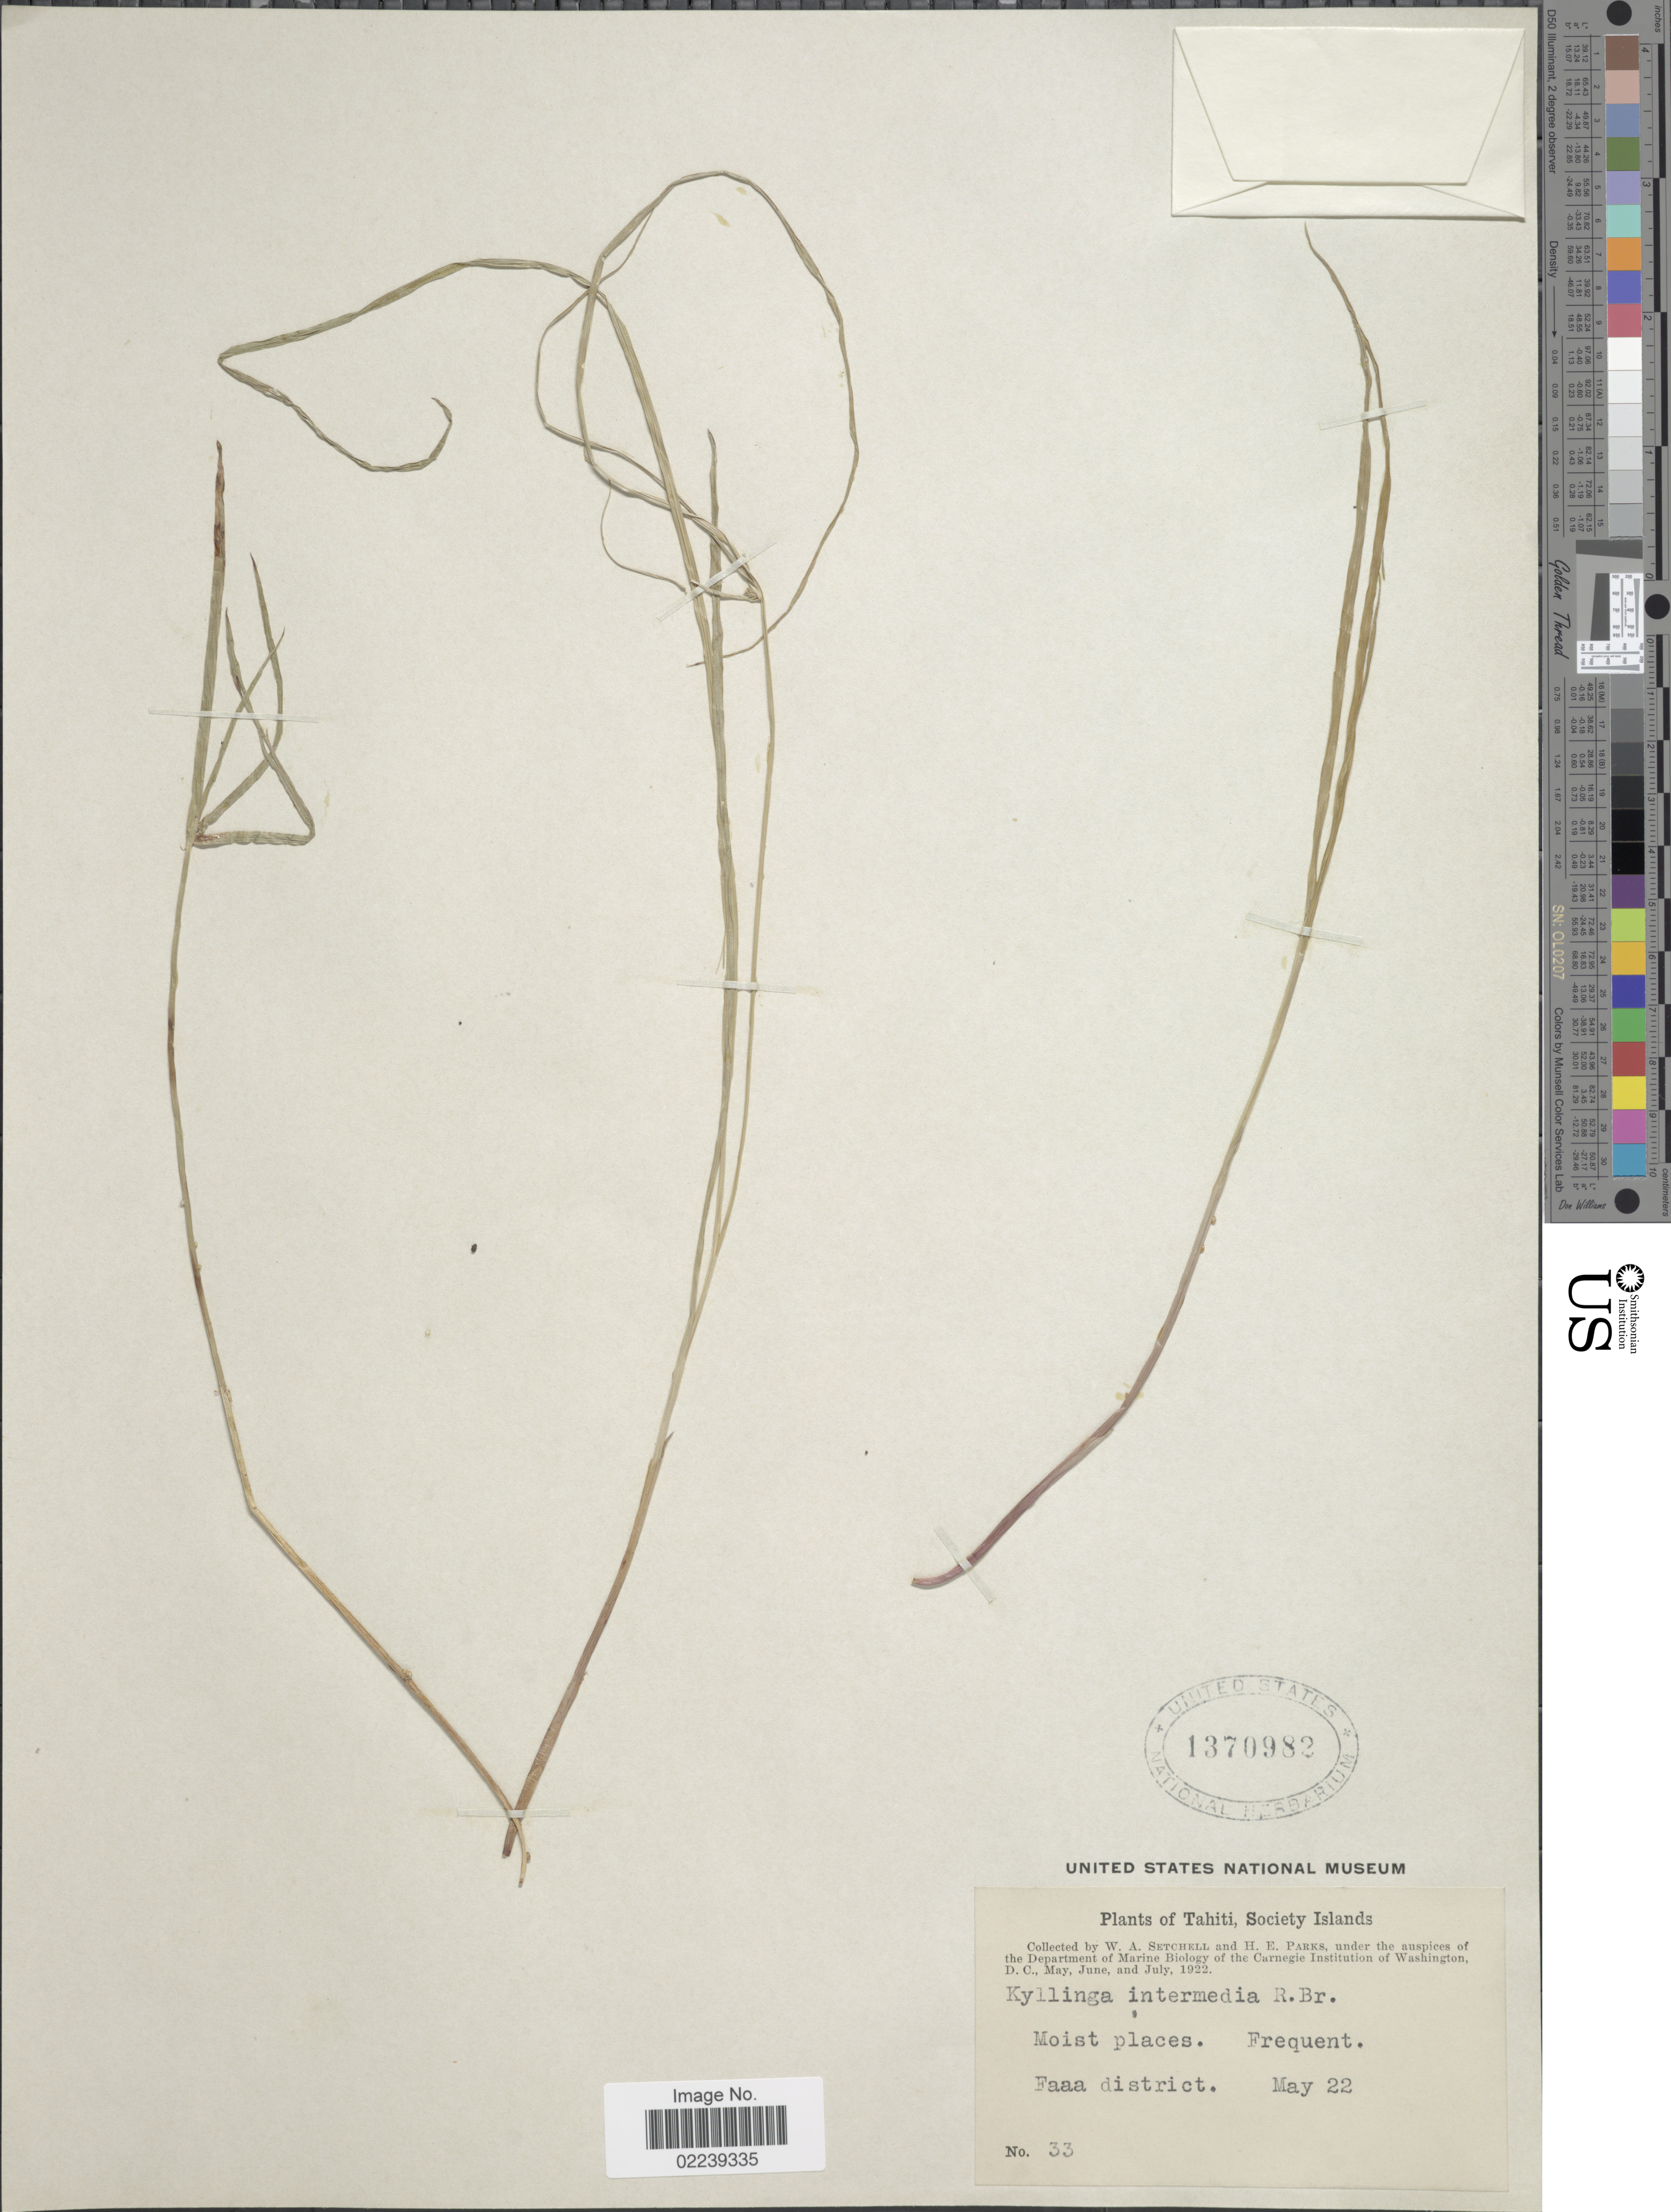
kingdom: Plantae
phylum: Tracheophyta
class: Liliopsida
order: Poales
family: Cyperaceae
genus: Cyperus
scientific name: Cyperus brevifolius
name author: (Rottb.) Hassk.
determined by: Strong, M. T., (US), Smithsonian Institution - National Museum of Natural History (UNITED STATES)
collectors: W. Setchell & H. E. Parks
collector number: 33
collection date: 1922-05-22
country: French Polynesia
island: Tahiti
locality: Tahiti, Society Islands, Moist places. Frequent. Faaa district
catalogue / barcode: US 1370982